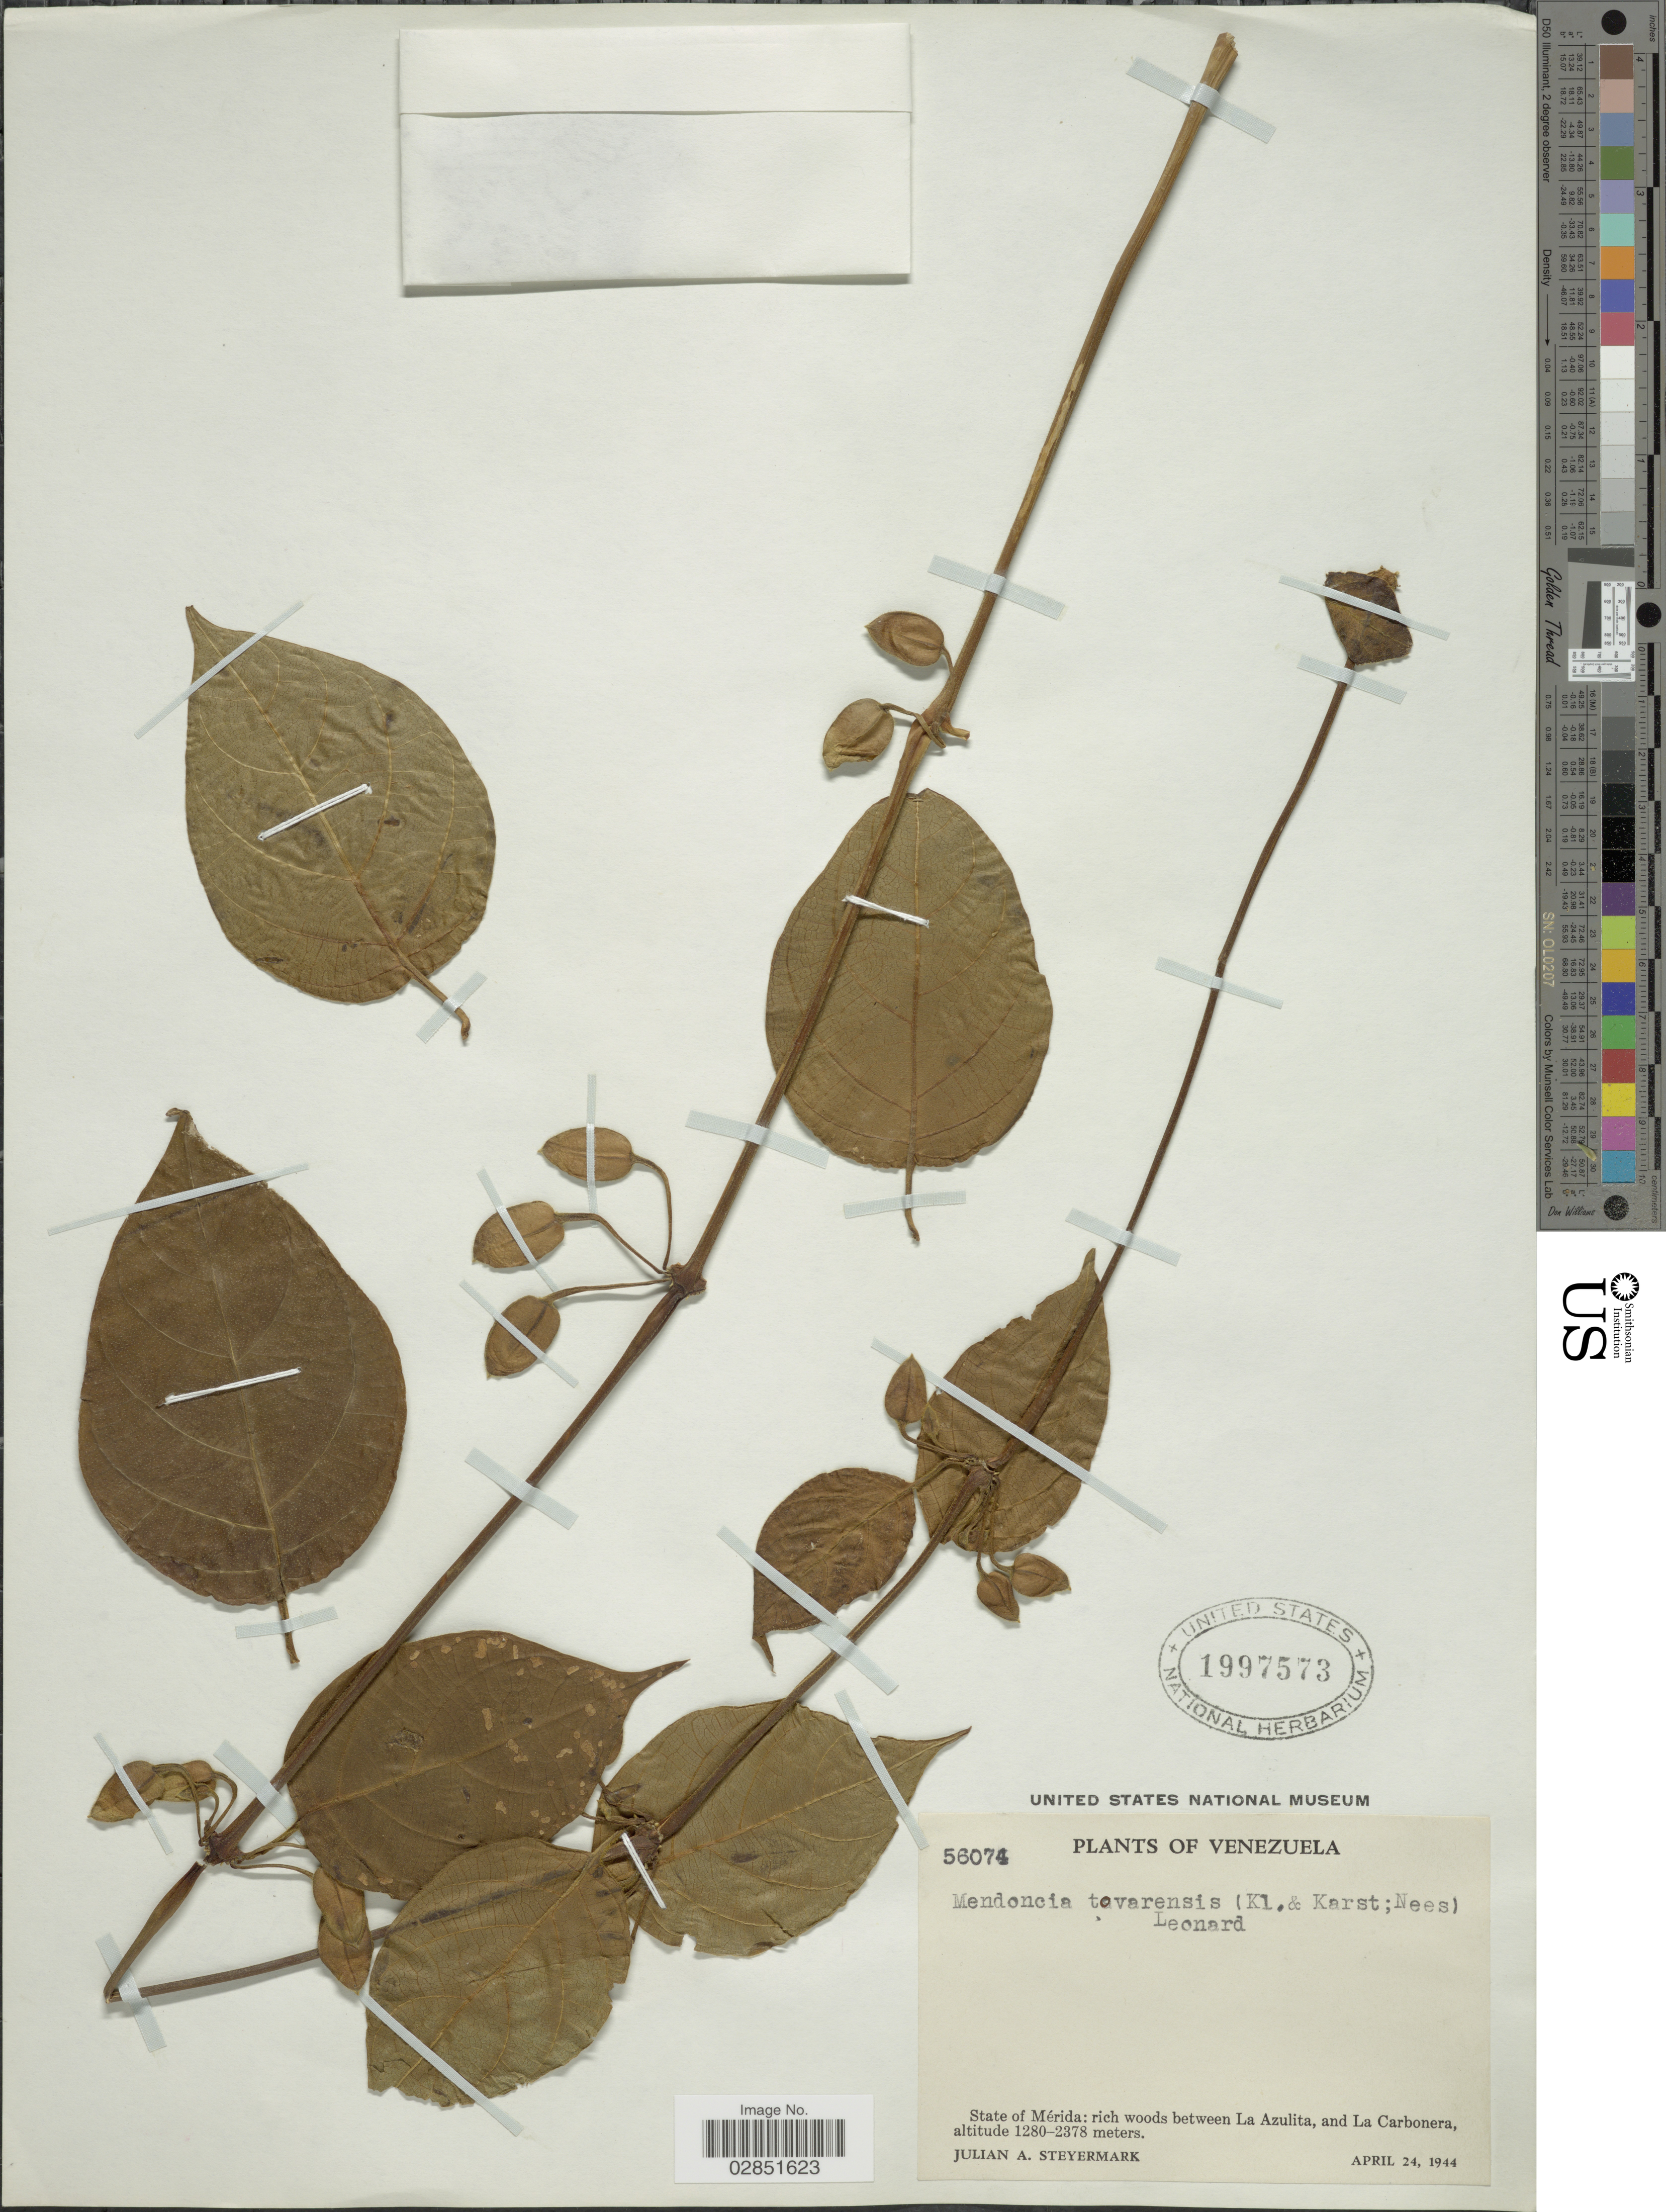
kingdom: Plantae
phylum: Tracheophyta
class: Magnoliopsida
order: Lamiales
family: Acanthaceae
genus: Mendoncia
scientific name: Mendoncia tovarensis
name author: (Klotzsch & H. Karst. ex Nees) Leonard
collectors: J. Steyermark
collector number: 565074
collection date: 1944-04-24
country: Venezuela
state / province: Mérida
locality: Rich woods between La Azulita, and La Carbonera.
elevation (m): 1280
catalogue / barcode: US 1997573